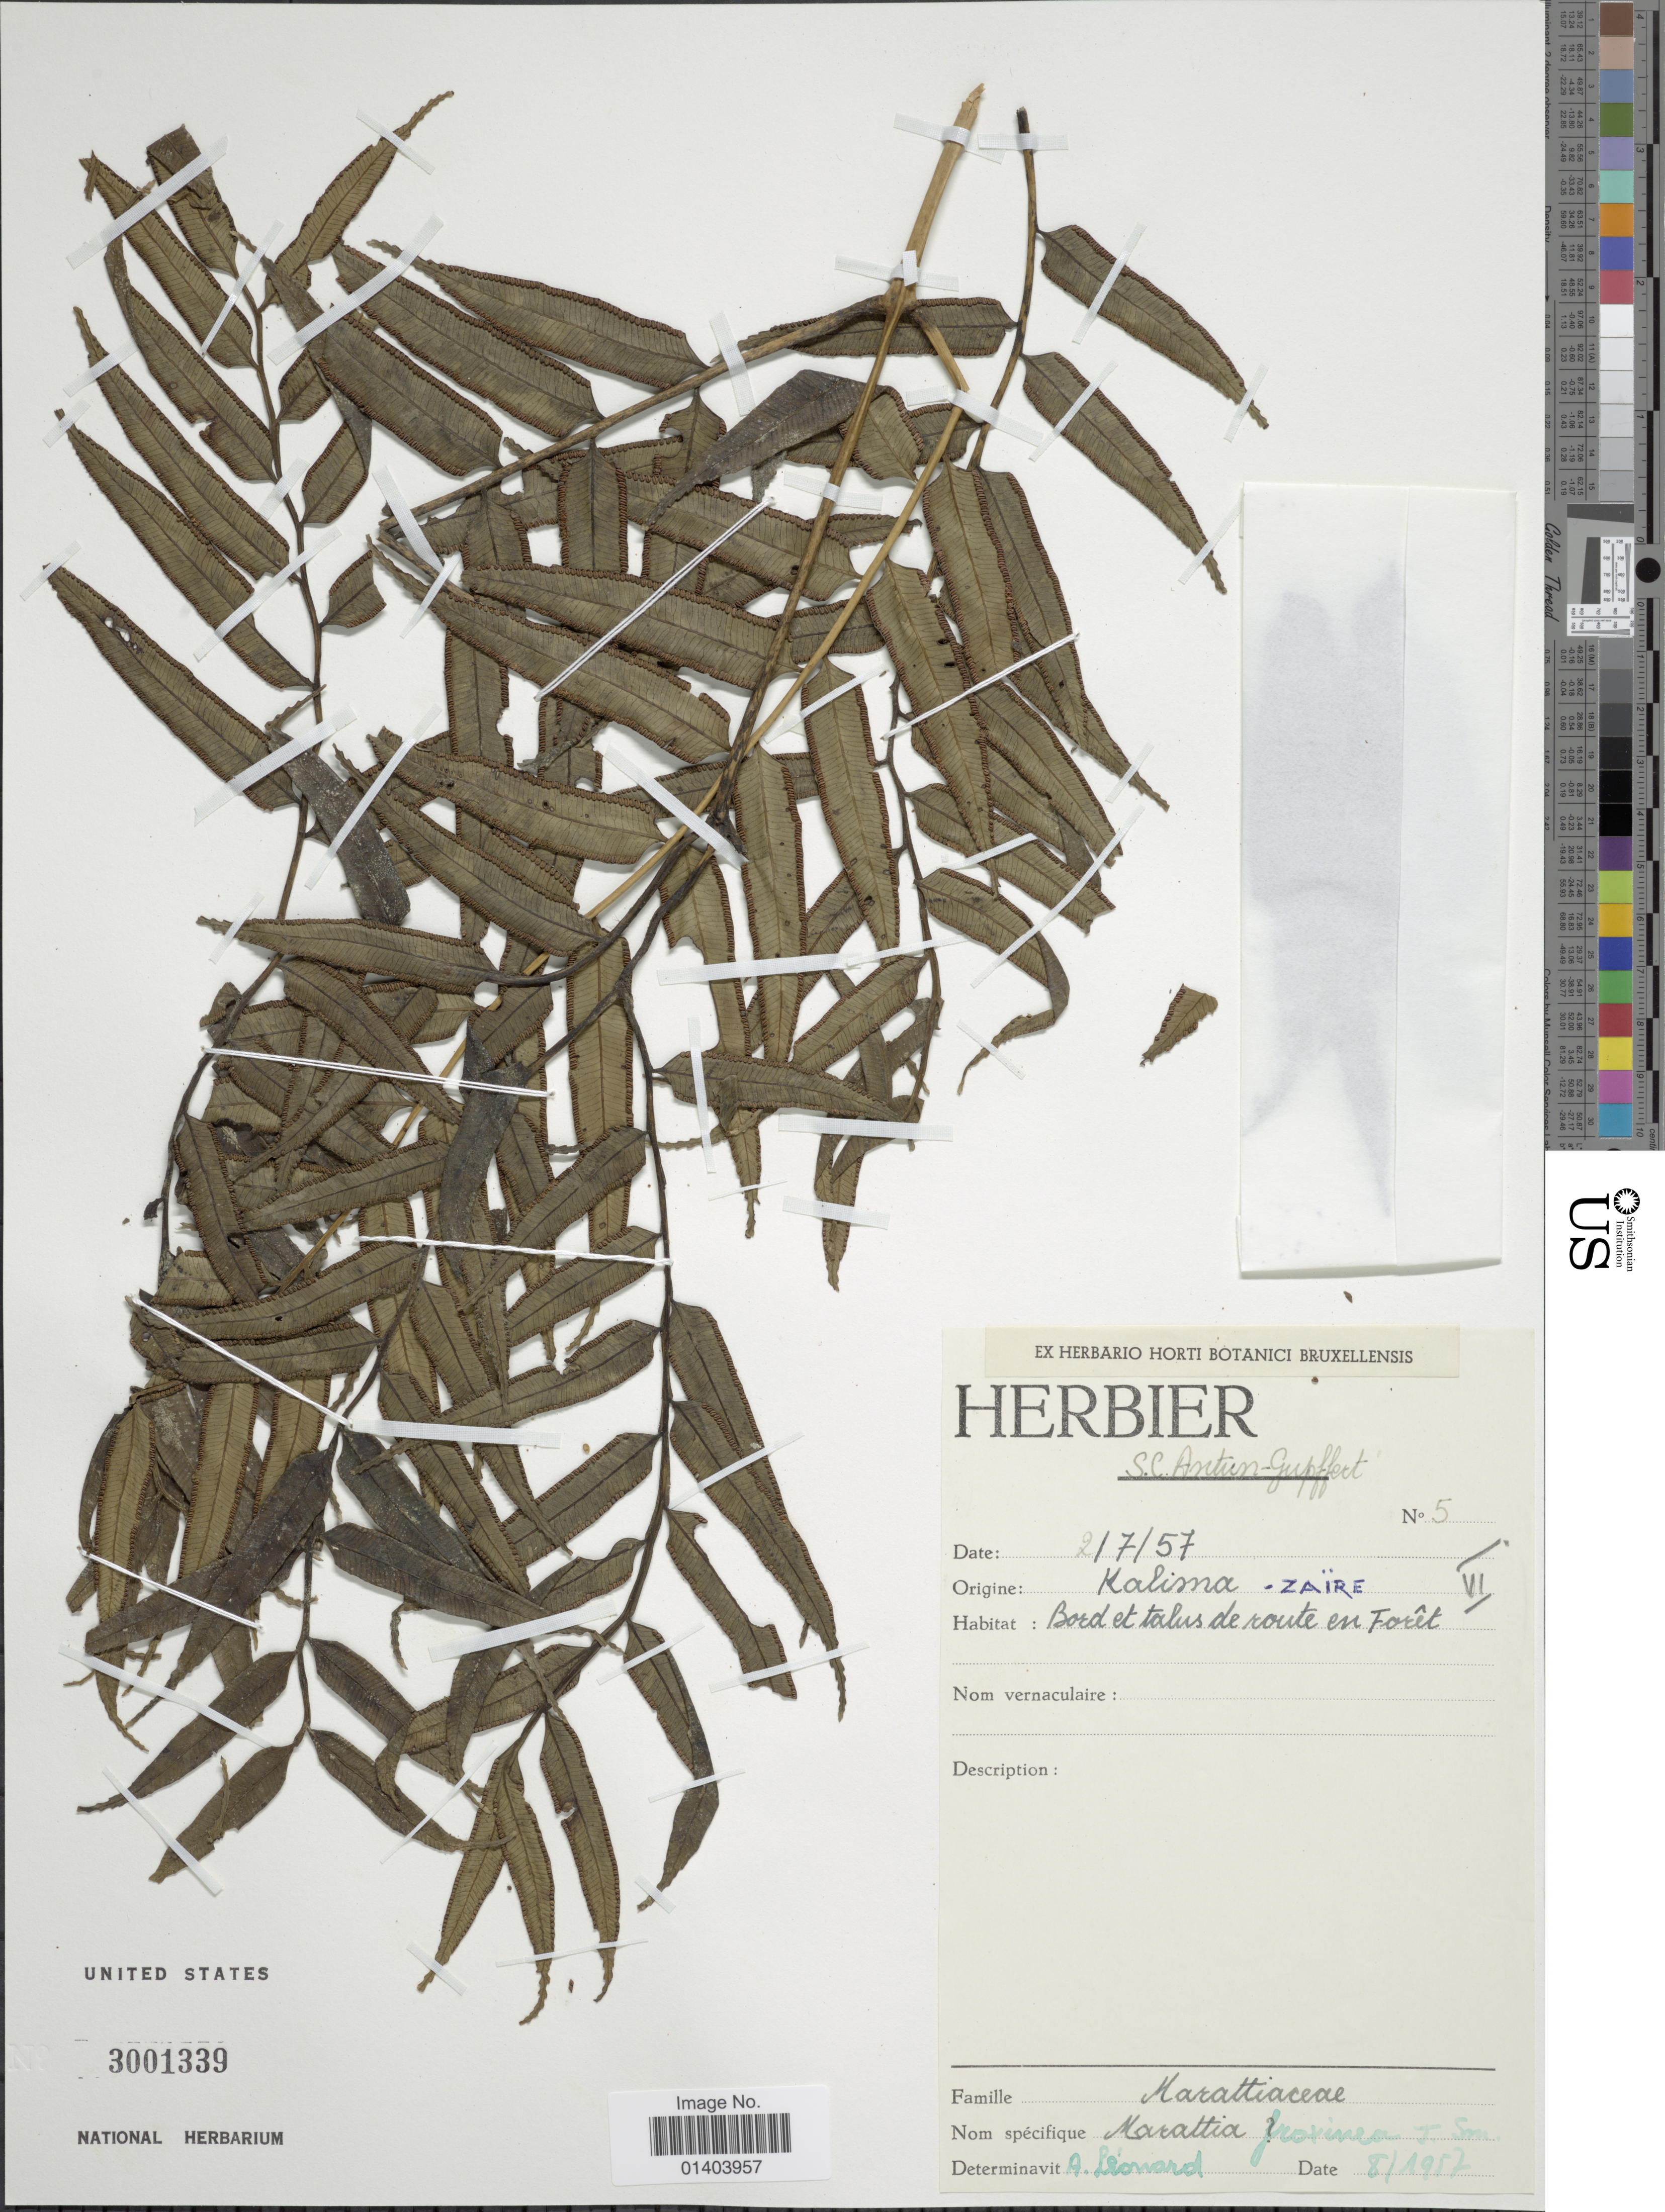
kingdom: Plantae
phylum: Tracheophyta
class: Polypodiopsida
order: Marattiales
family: Marattiaceae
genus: Ptisana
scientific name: Ptisana fraxinea var. fraxinea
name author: (Sm.) Murdock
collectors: S. Antun-Gupffert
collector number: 5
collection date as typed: Transcribed d/m/y: 2/7/57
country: Angola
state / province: Zaire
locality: Kalima, Bord et talus de route en Forêt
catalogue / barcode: US 3001339